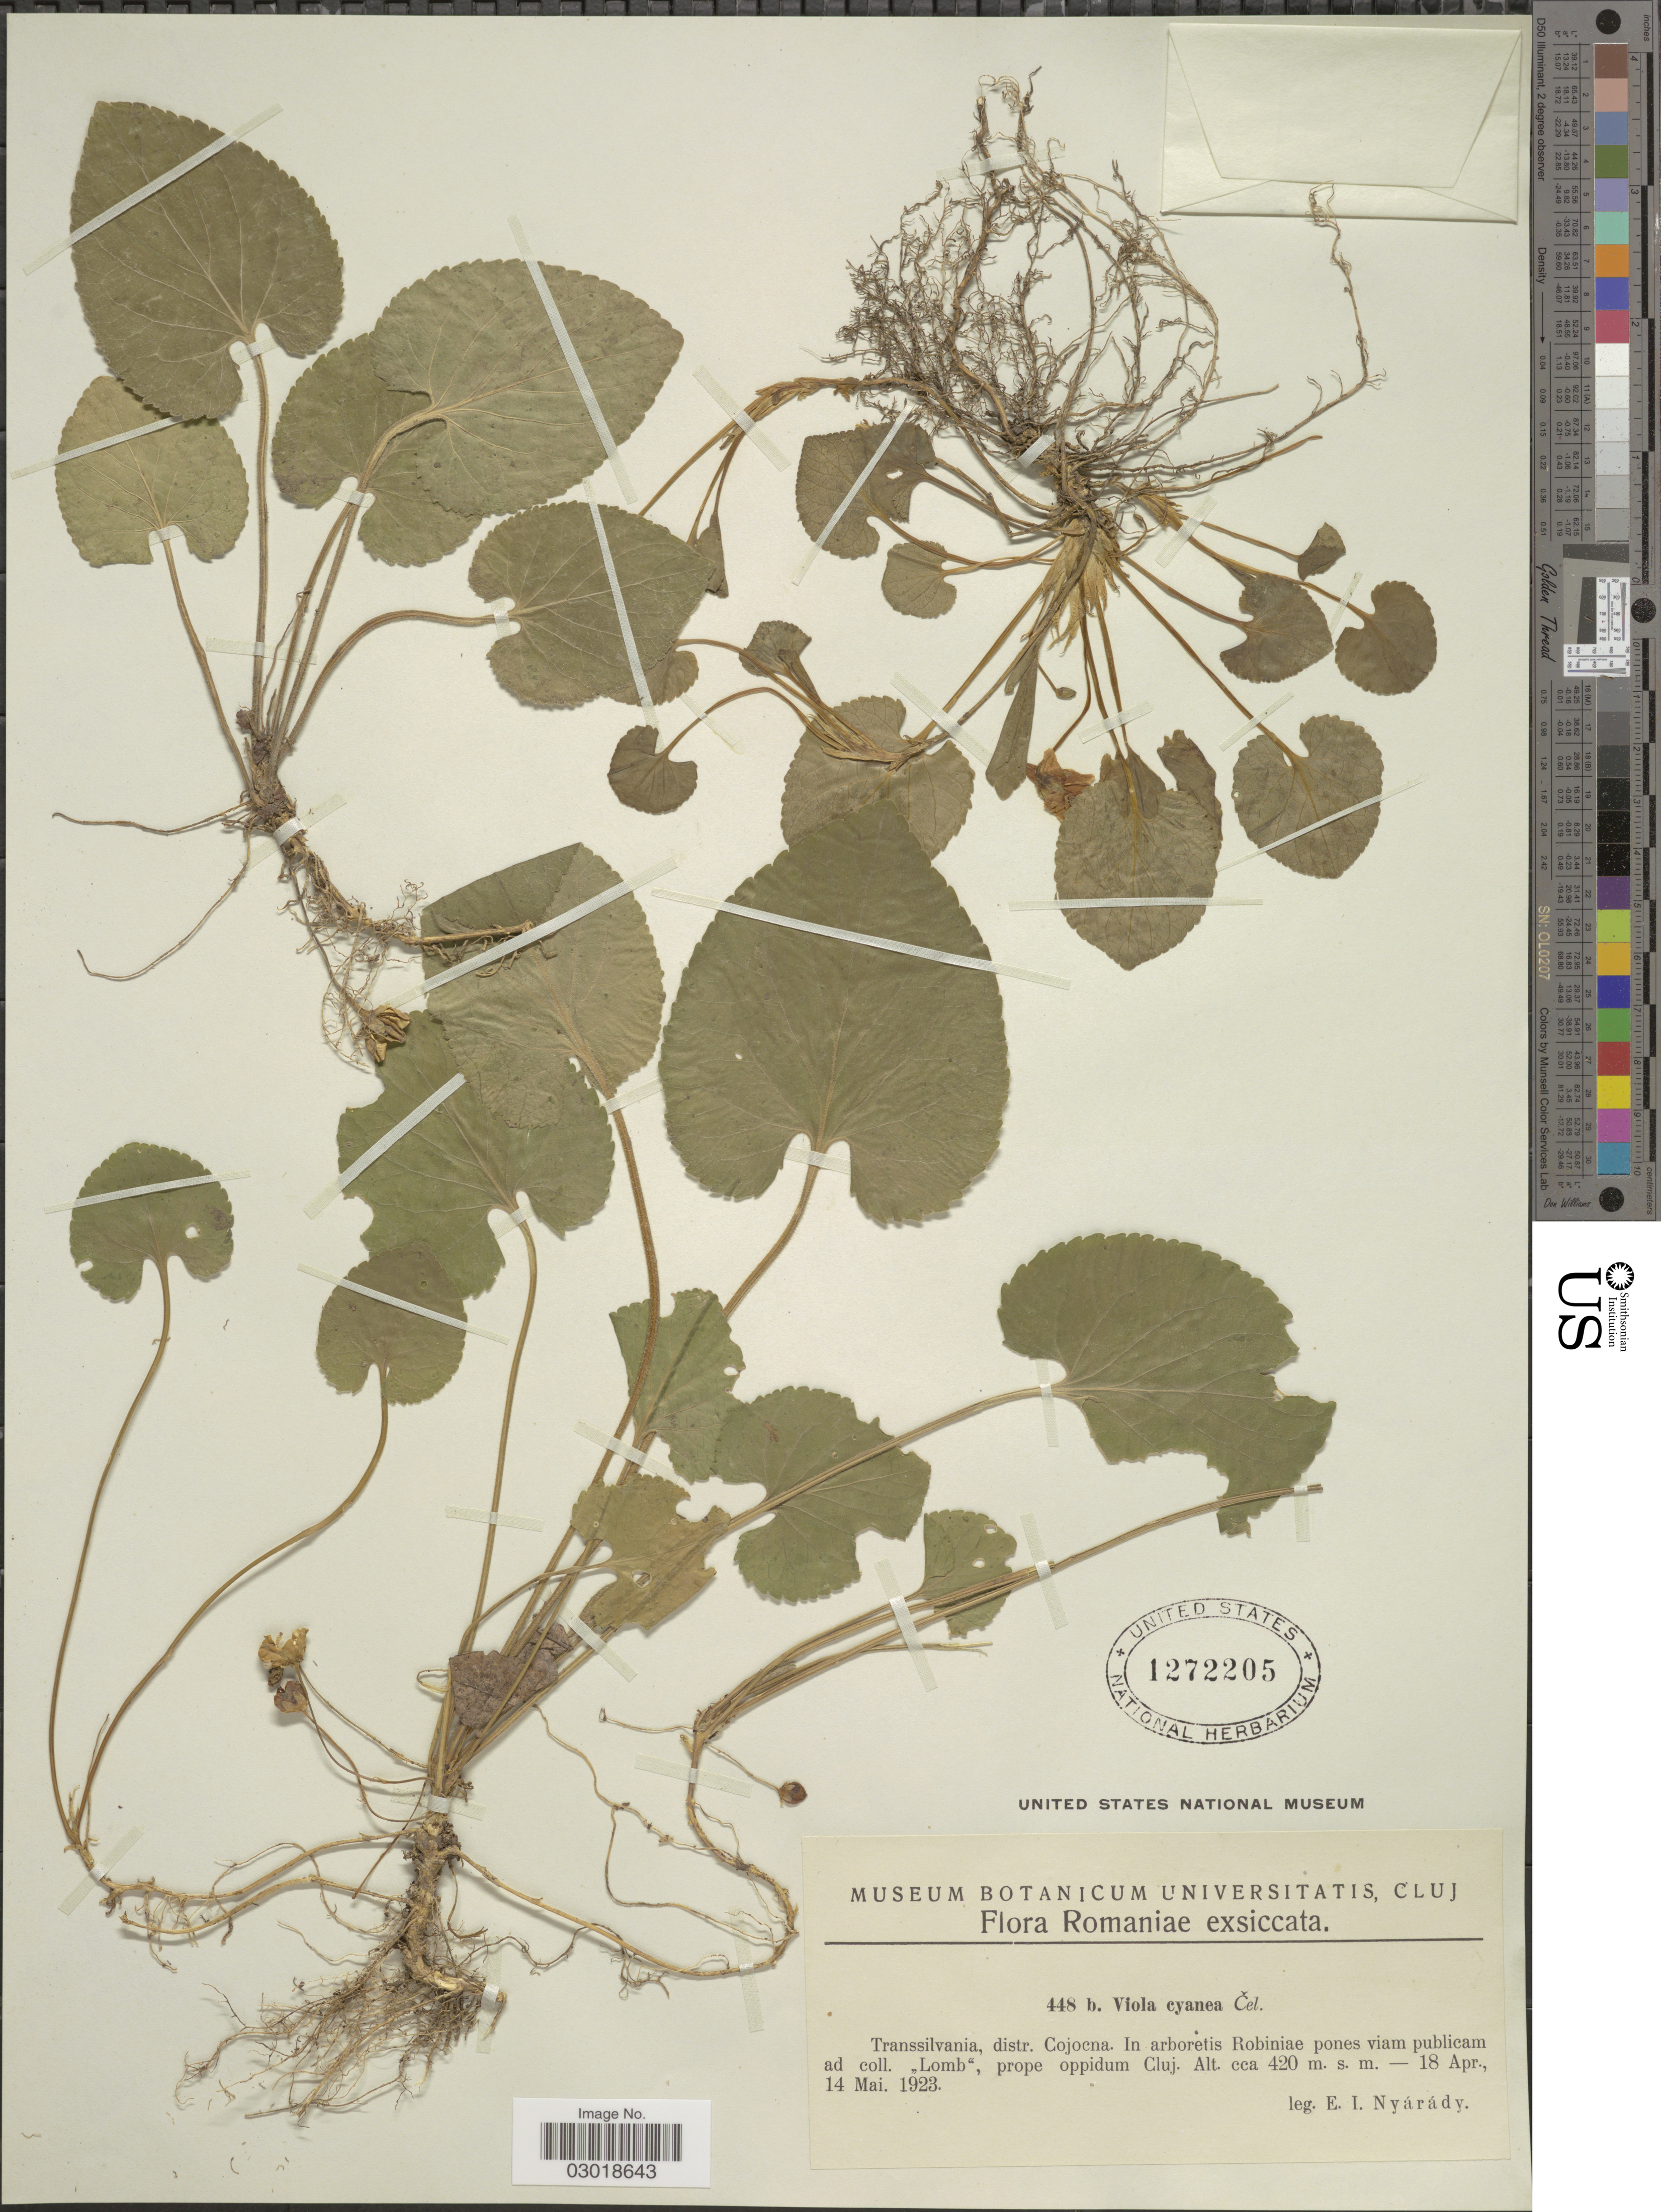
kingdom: Plantae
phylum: Tracheophyta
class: Magnoliopsida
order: Malpighiales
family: Violaceae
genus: Viola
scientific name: Viola cyanea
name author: Čelak.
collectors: E. Nyárády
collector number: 448 b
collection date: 1923-05-14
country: Romania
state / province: Cluj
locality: Transsilvania, distr. Cojocna. In arboretis Robinae pones viam publicam ad coll. "Lamb", prope oppidum Cluj.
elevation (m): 420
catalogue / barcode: US 1272205